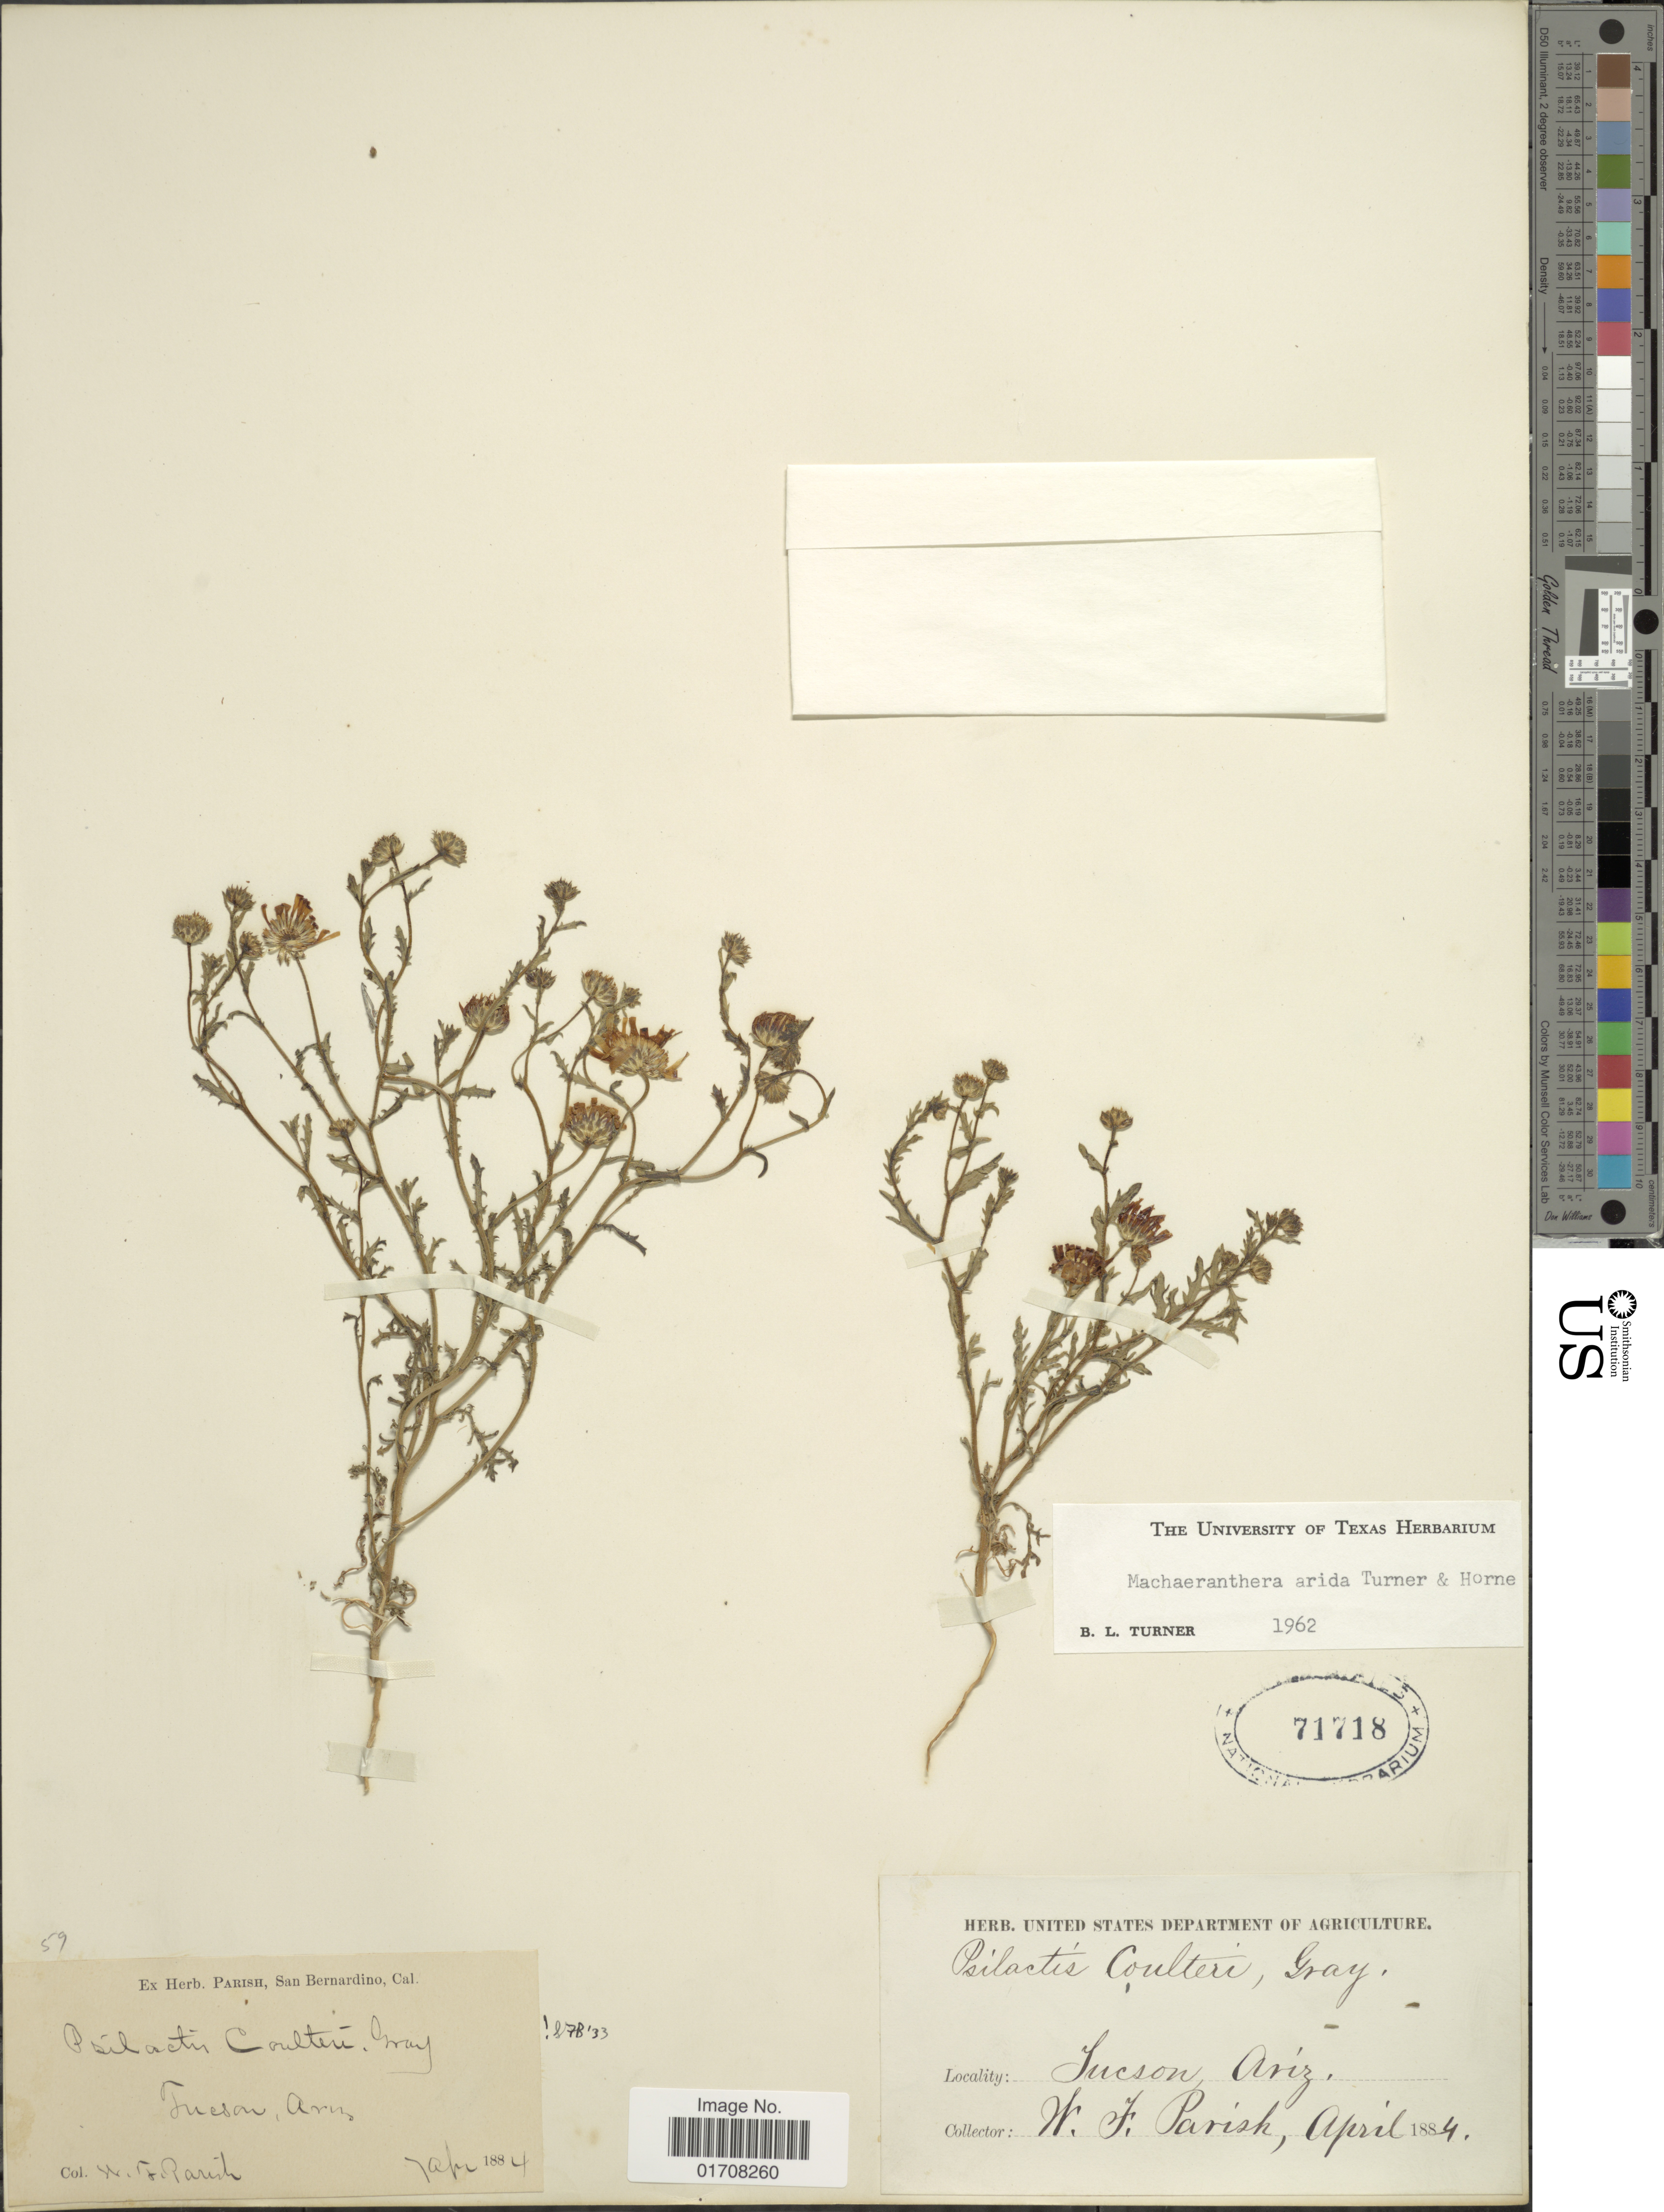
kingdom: Plantae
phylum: Tracheophyta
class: Magnoliopsida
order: Asterales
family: Asteraceae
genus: Machaeranthera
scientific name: Machaeranthera arida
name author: B.L. Turner & D.B. Horne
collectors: W. F. Parish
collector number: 59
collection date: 1884-04-07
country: United States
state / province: Arizona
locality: Tucson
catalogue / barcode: US 71718